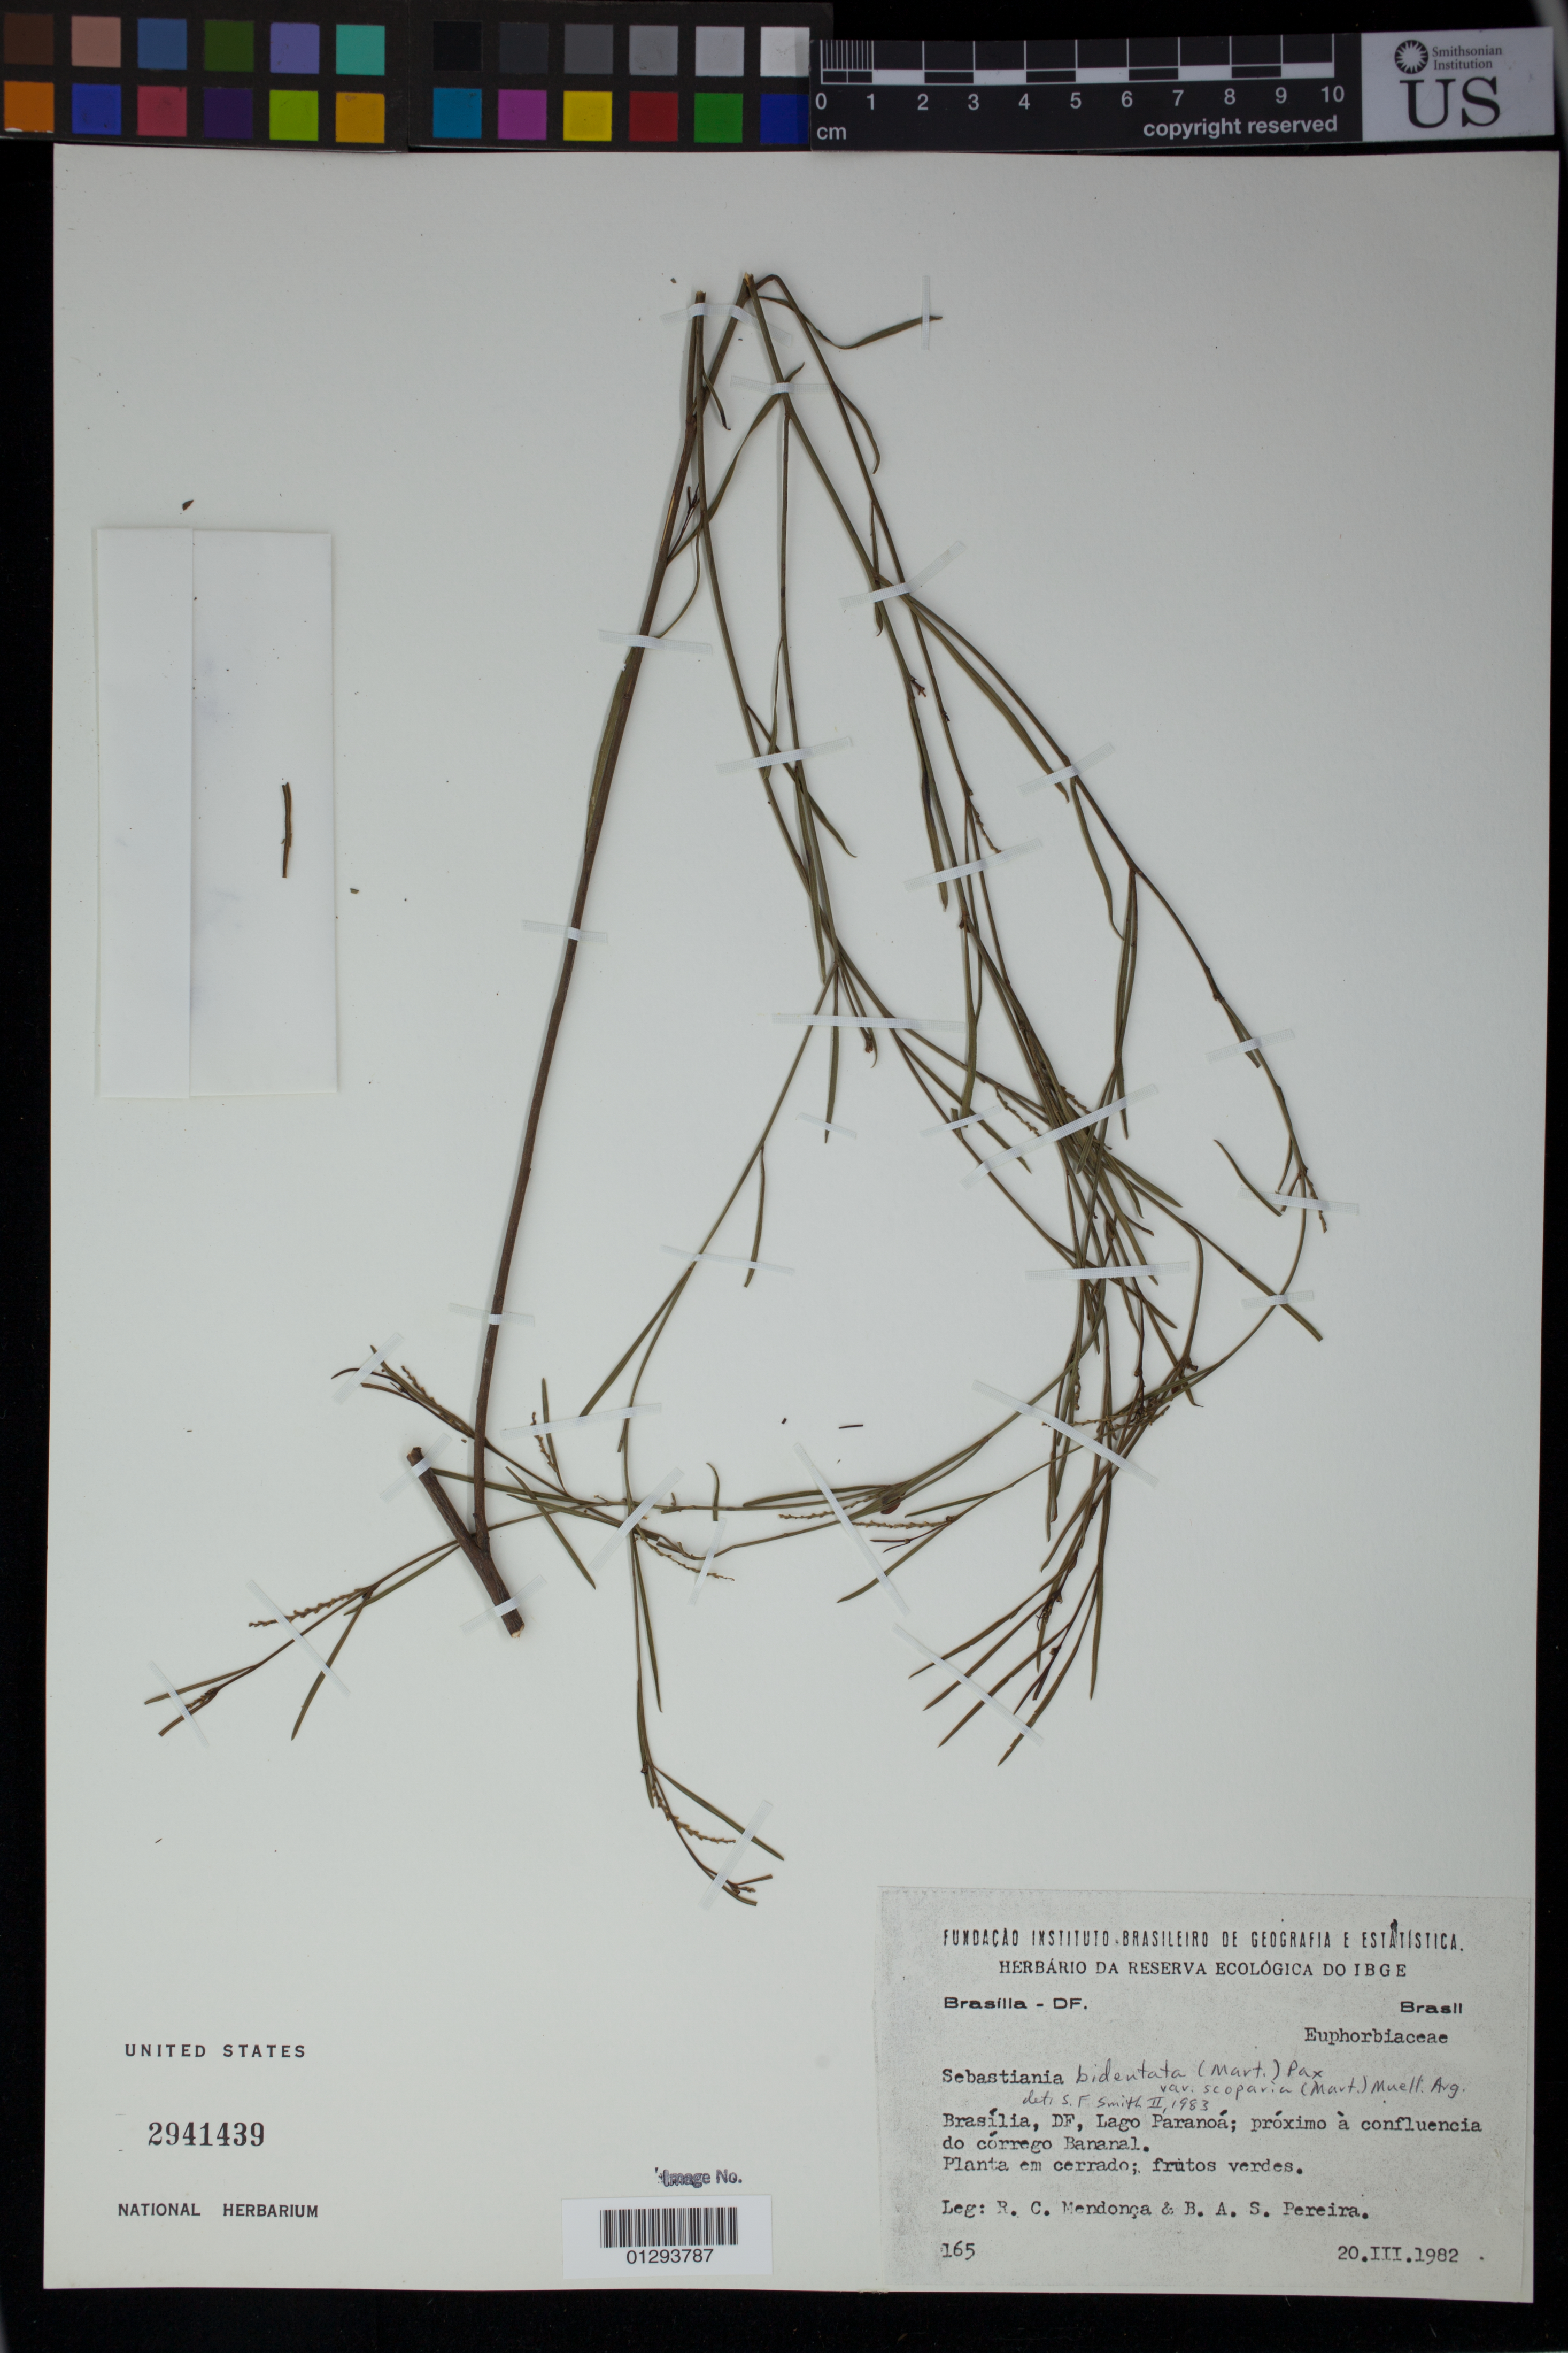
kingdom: Plantae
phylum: Tracheophyta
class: Magnoliopsida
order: Malpighiales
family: Euphorbiaceae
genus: Sebastiania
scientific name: Sebastiania bidentata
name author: (Mart. & Zucc.) Pax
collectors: R. C. de Mendonça & B. A. S. Pereira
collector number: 165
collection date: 1982-03-20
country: Brazil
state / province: Distrito Federal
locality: Brasilia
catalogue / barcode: US 2941439